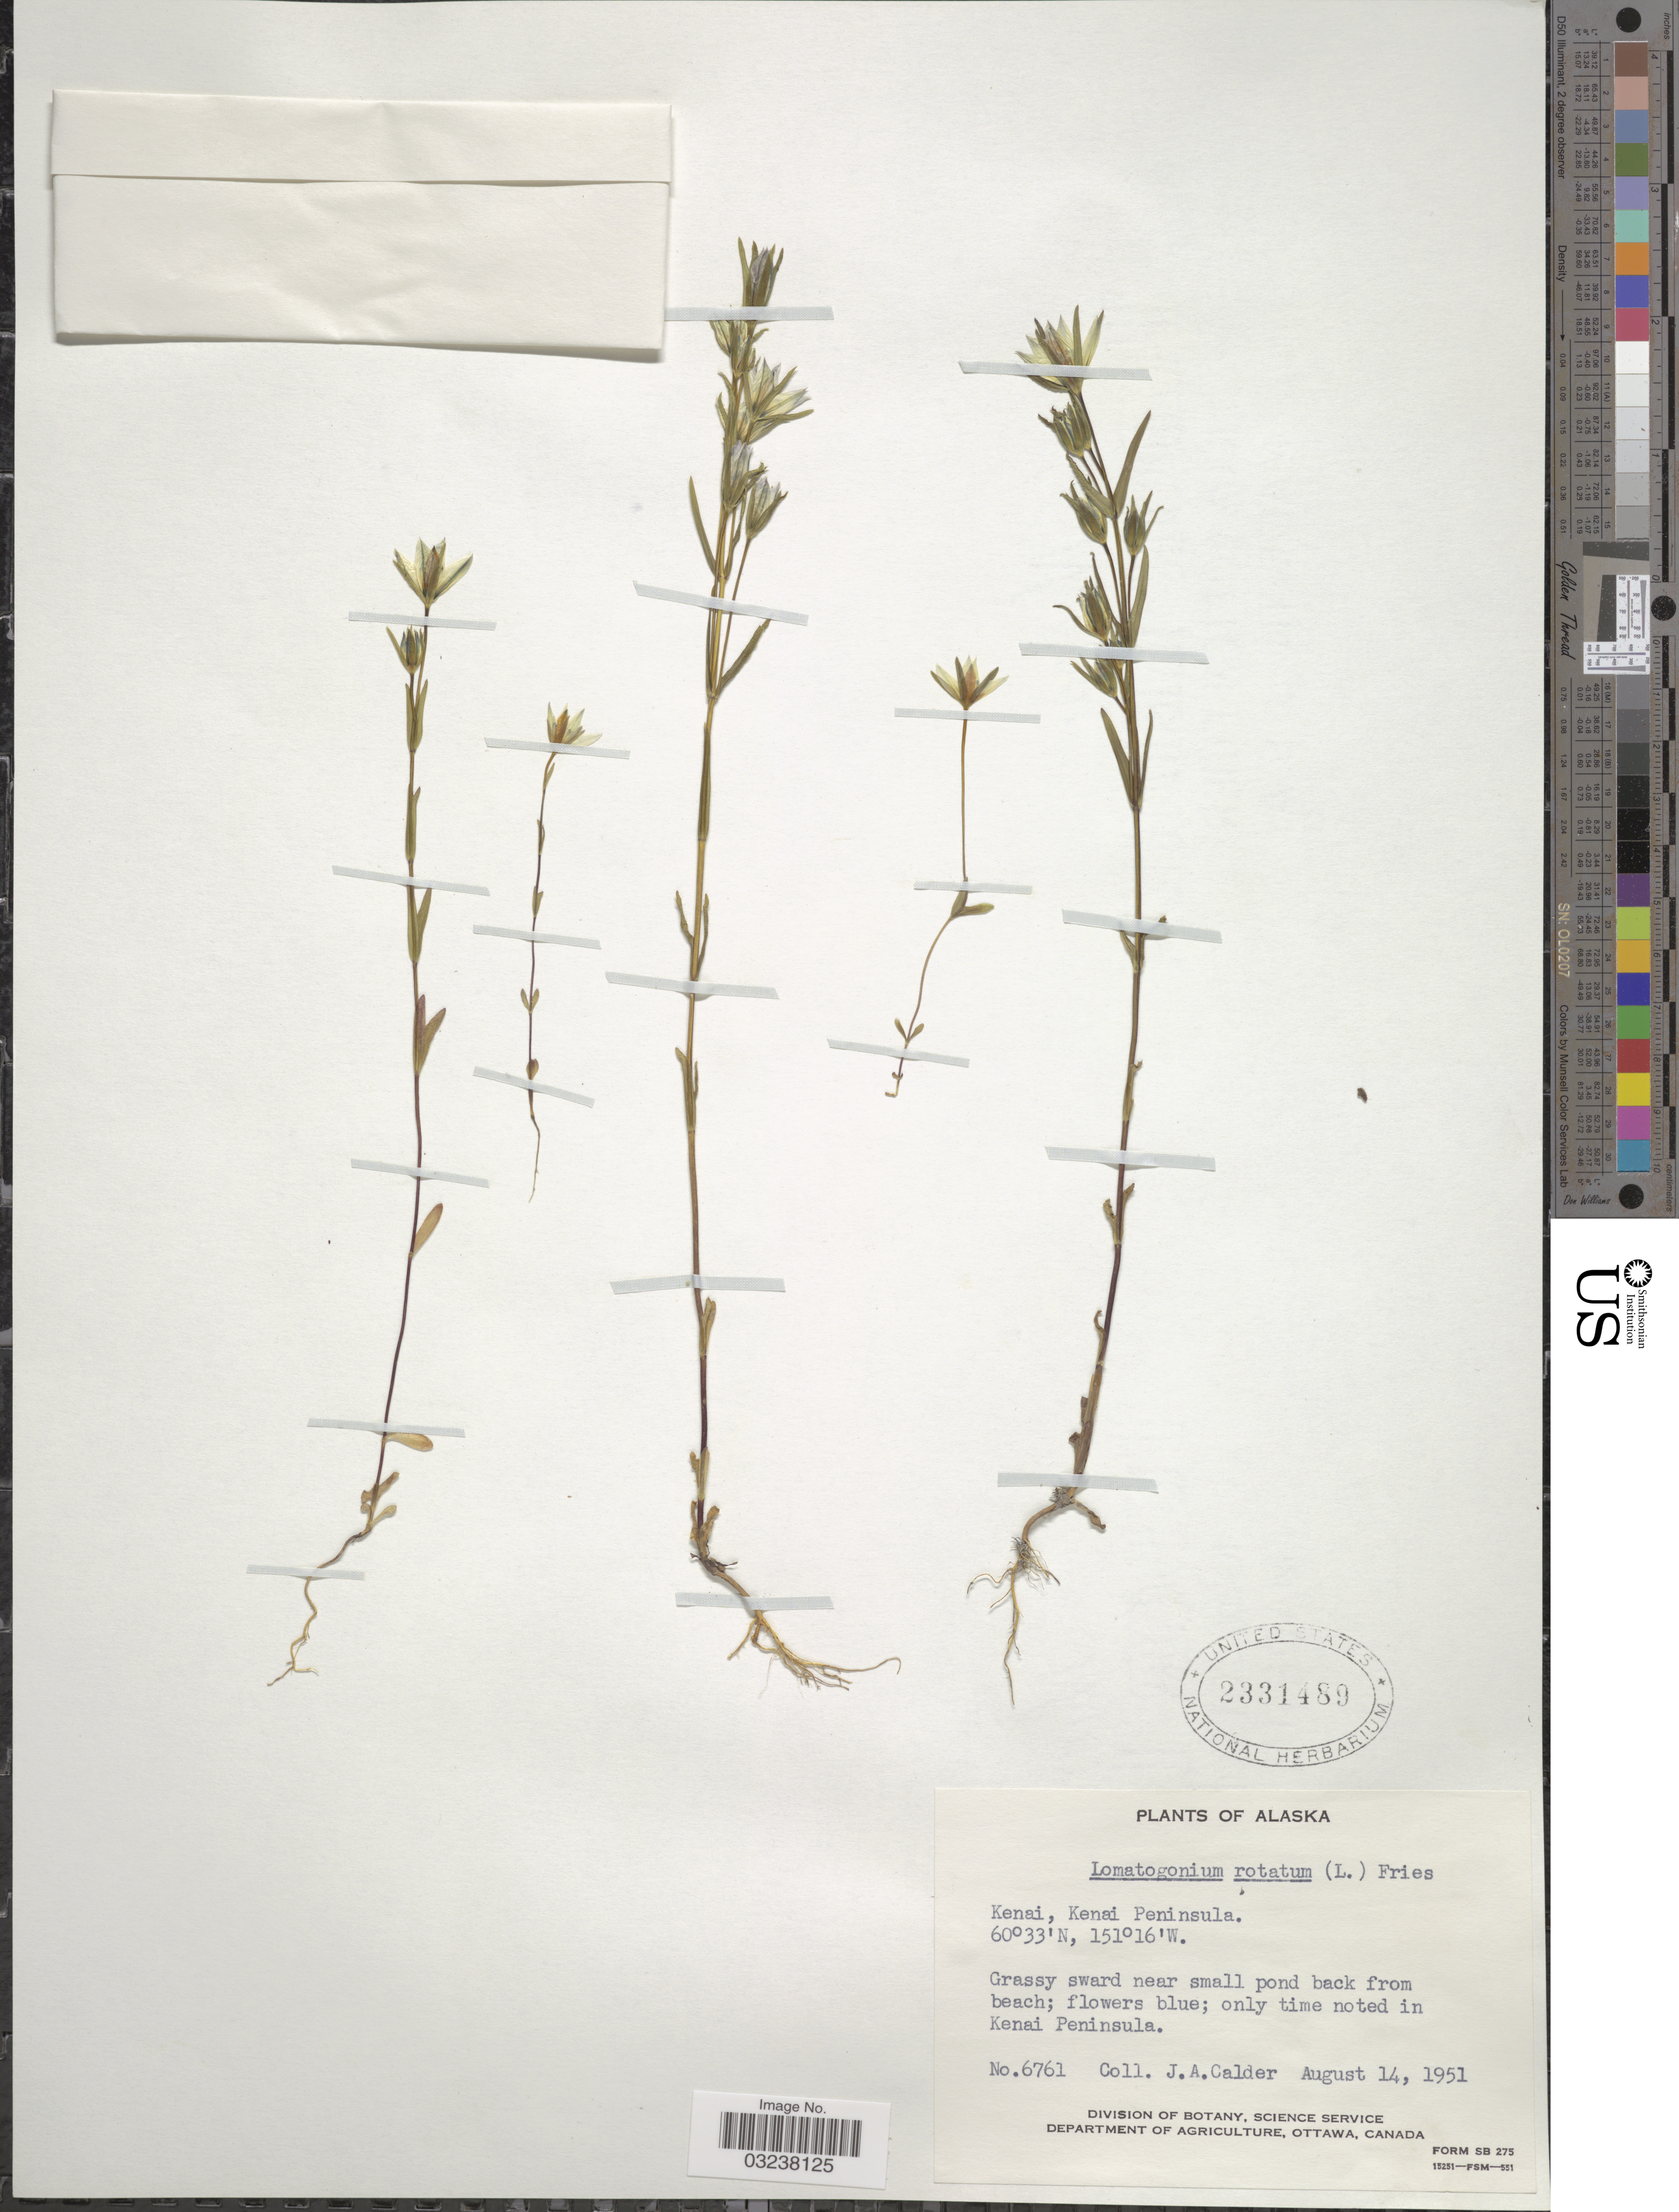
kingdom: Plantae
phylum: Tracheophyta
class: Magnoliopsida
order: Gentianales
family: Gentianaceae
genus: Lomatogonium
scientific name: Lomatogonium rotatum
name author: (L.) Fr.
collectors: J. A. Calder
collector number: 6761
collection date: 1951-08-14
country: United States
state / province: Alaska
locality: Kenai, Kenai Peninsula. Only time noted in Kenai Peninsula.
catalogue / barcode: US 2331489